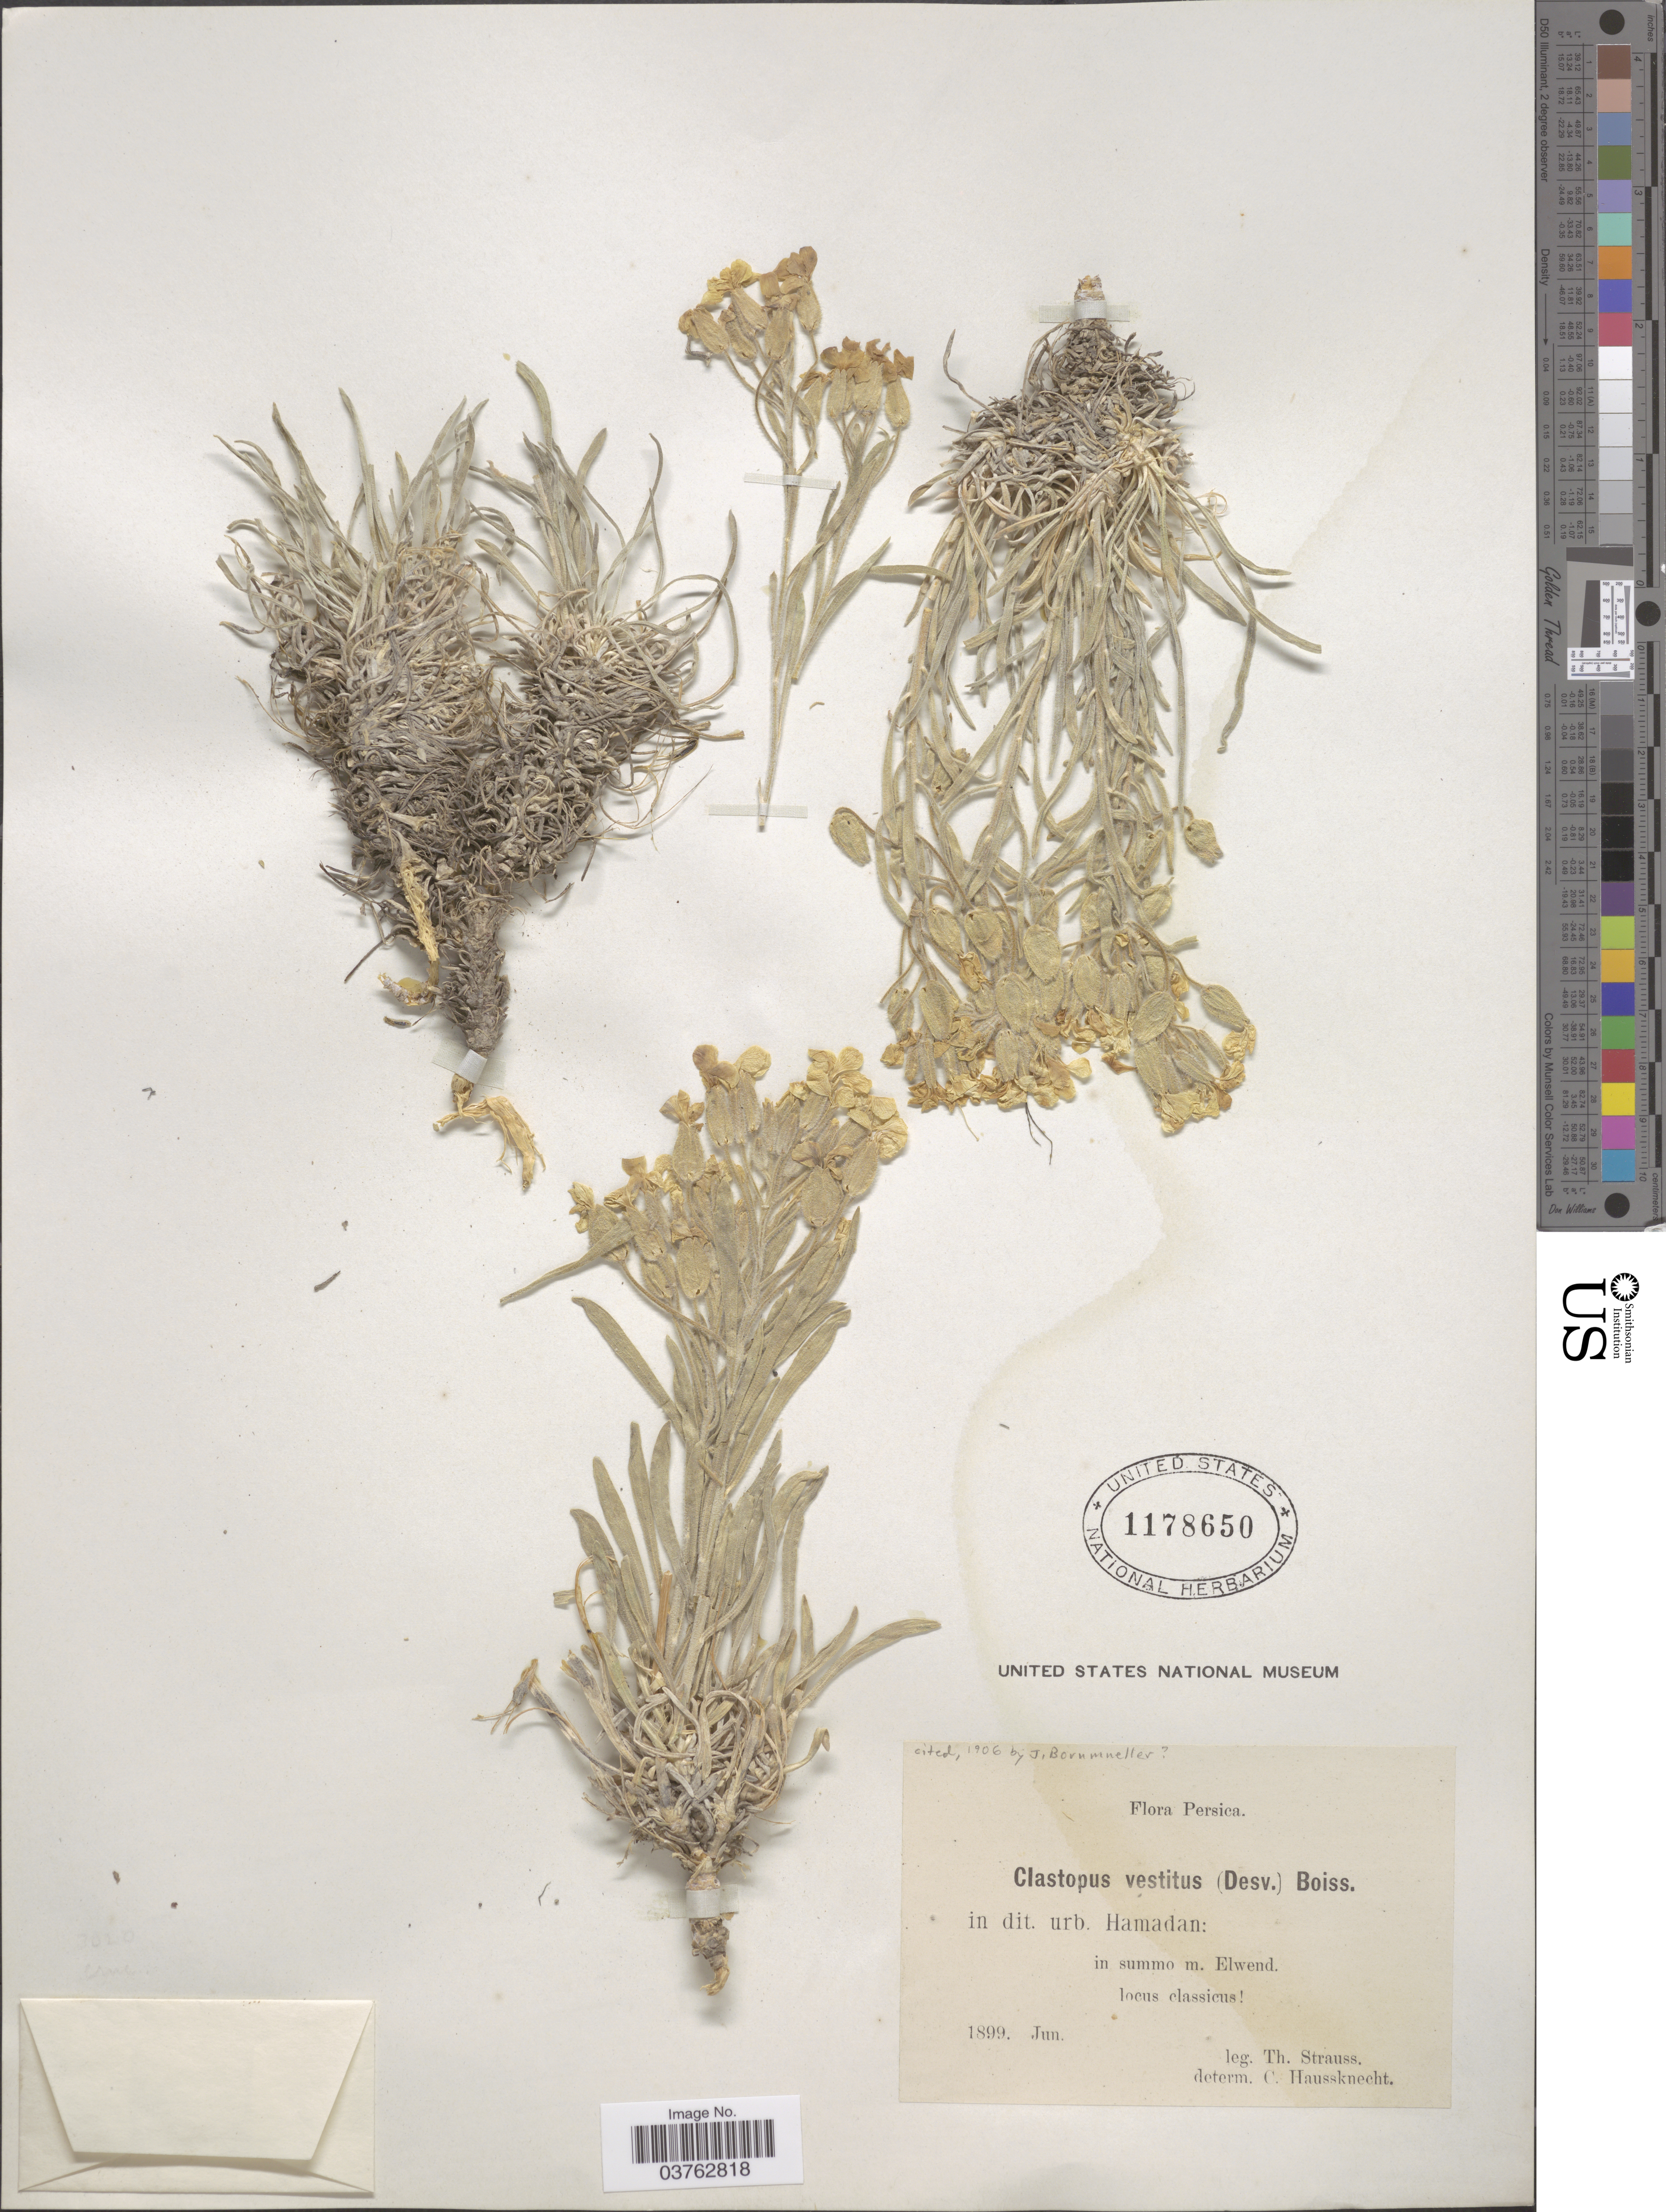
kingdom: Plantae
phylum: Tracheophyta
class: Magnoliopsida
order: Brassicales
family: Brassicaceae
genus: Clastopus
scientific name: Clastopus vestitus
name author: (Desv.) Boiss.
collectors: T. Strauss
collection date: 1899-06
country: Iran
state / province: Hamadan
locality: Persica. In dit. urb. Hamadan: in summo m. Elwend.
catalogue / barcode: US 1178650